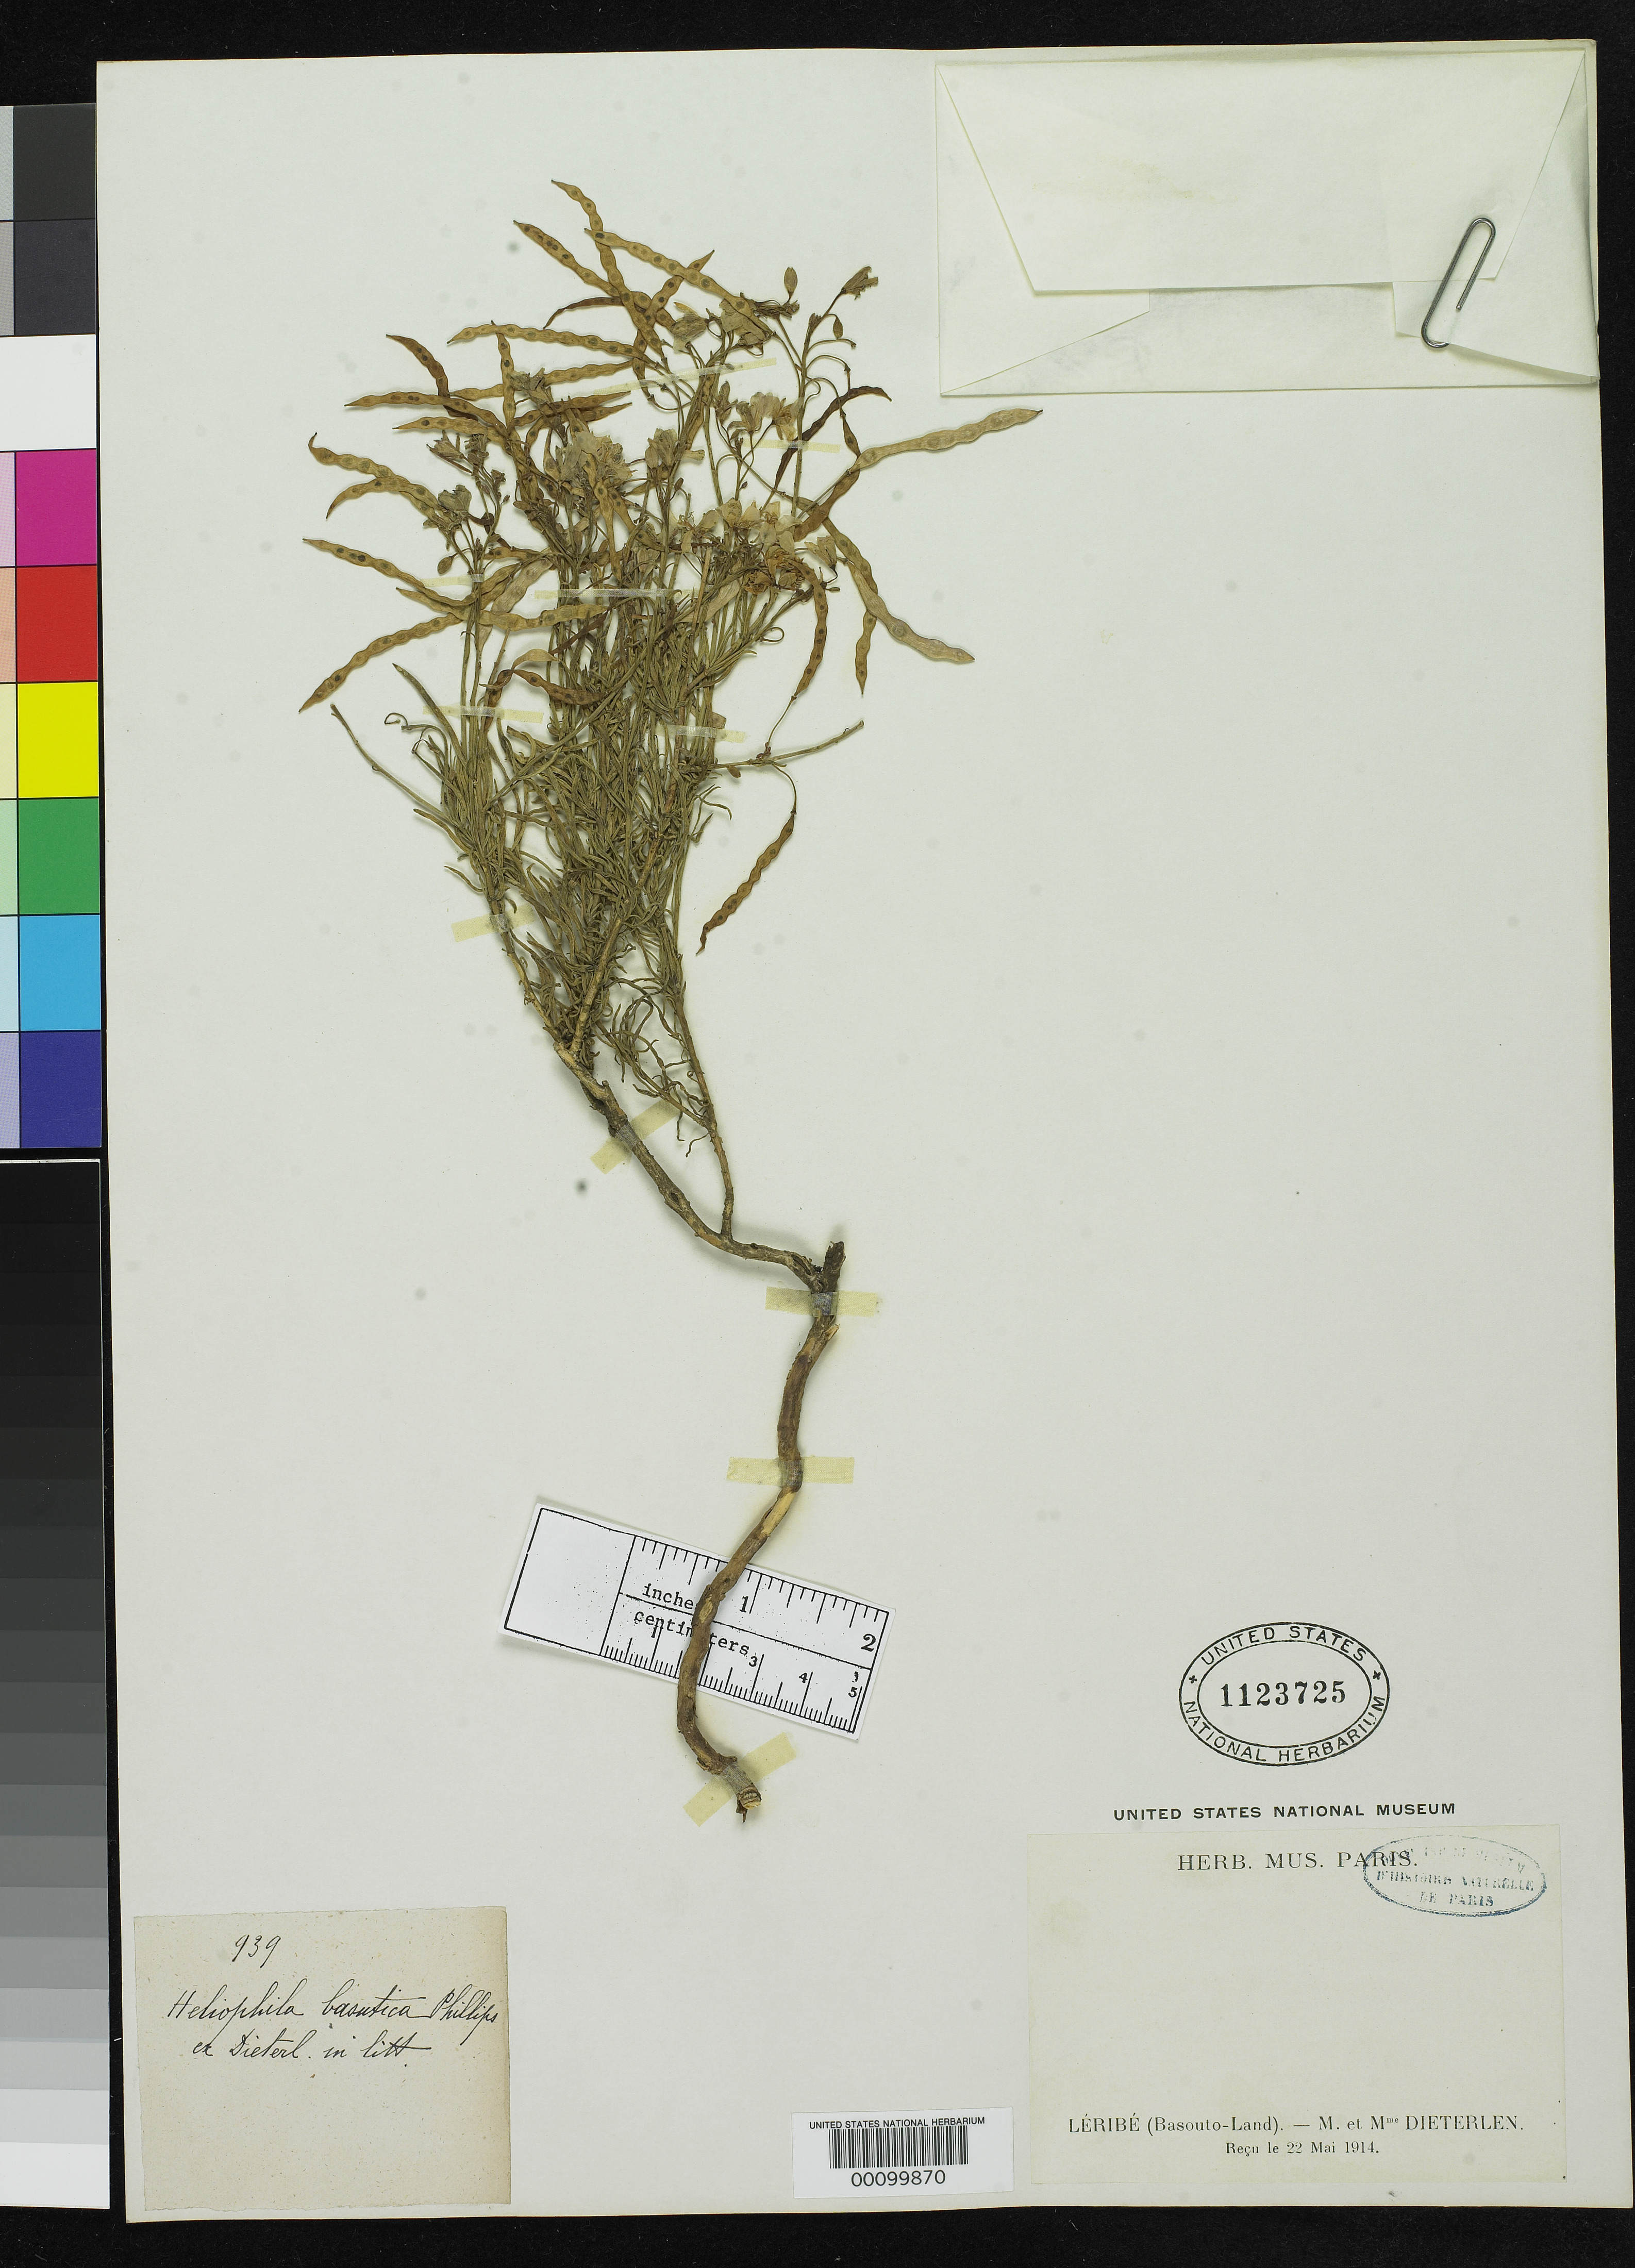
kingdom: Plantae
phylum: Tracheophyta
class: Magnoliopsida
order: Brassicales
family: Brassicaceae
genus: Heliophila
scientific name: Heliophila basutica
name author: E. Phillips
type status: Type Collection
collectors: A. Dieterlen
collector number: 939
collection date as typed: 22 May 1914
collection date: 1914-05-22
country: Liberia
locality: Basonto-land.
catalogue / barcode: US 1123725